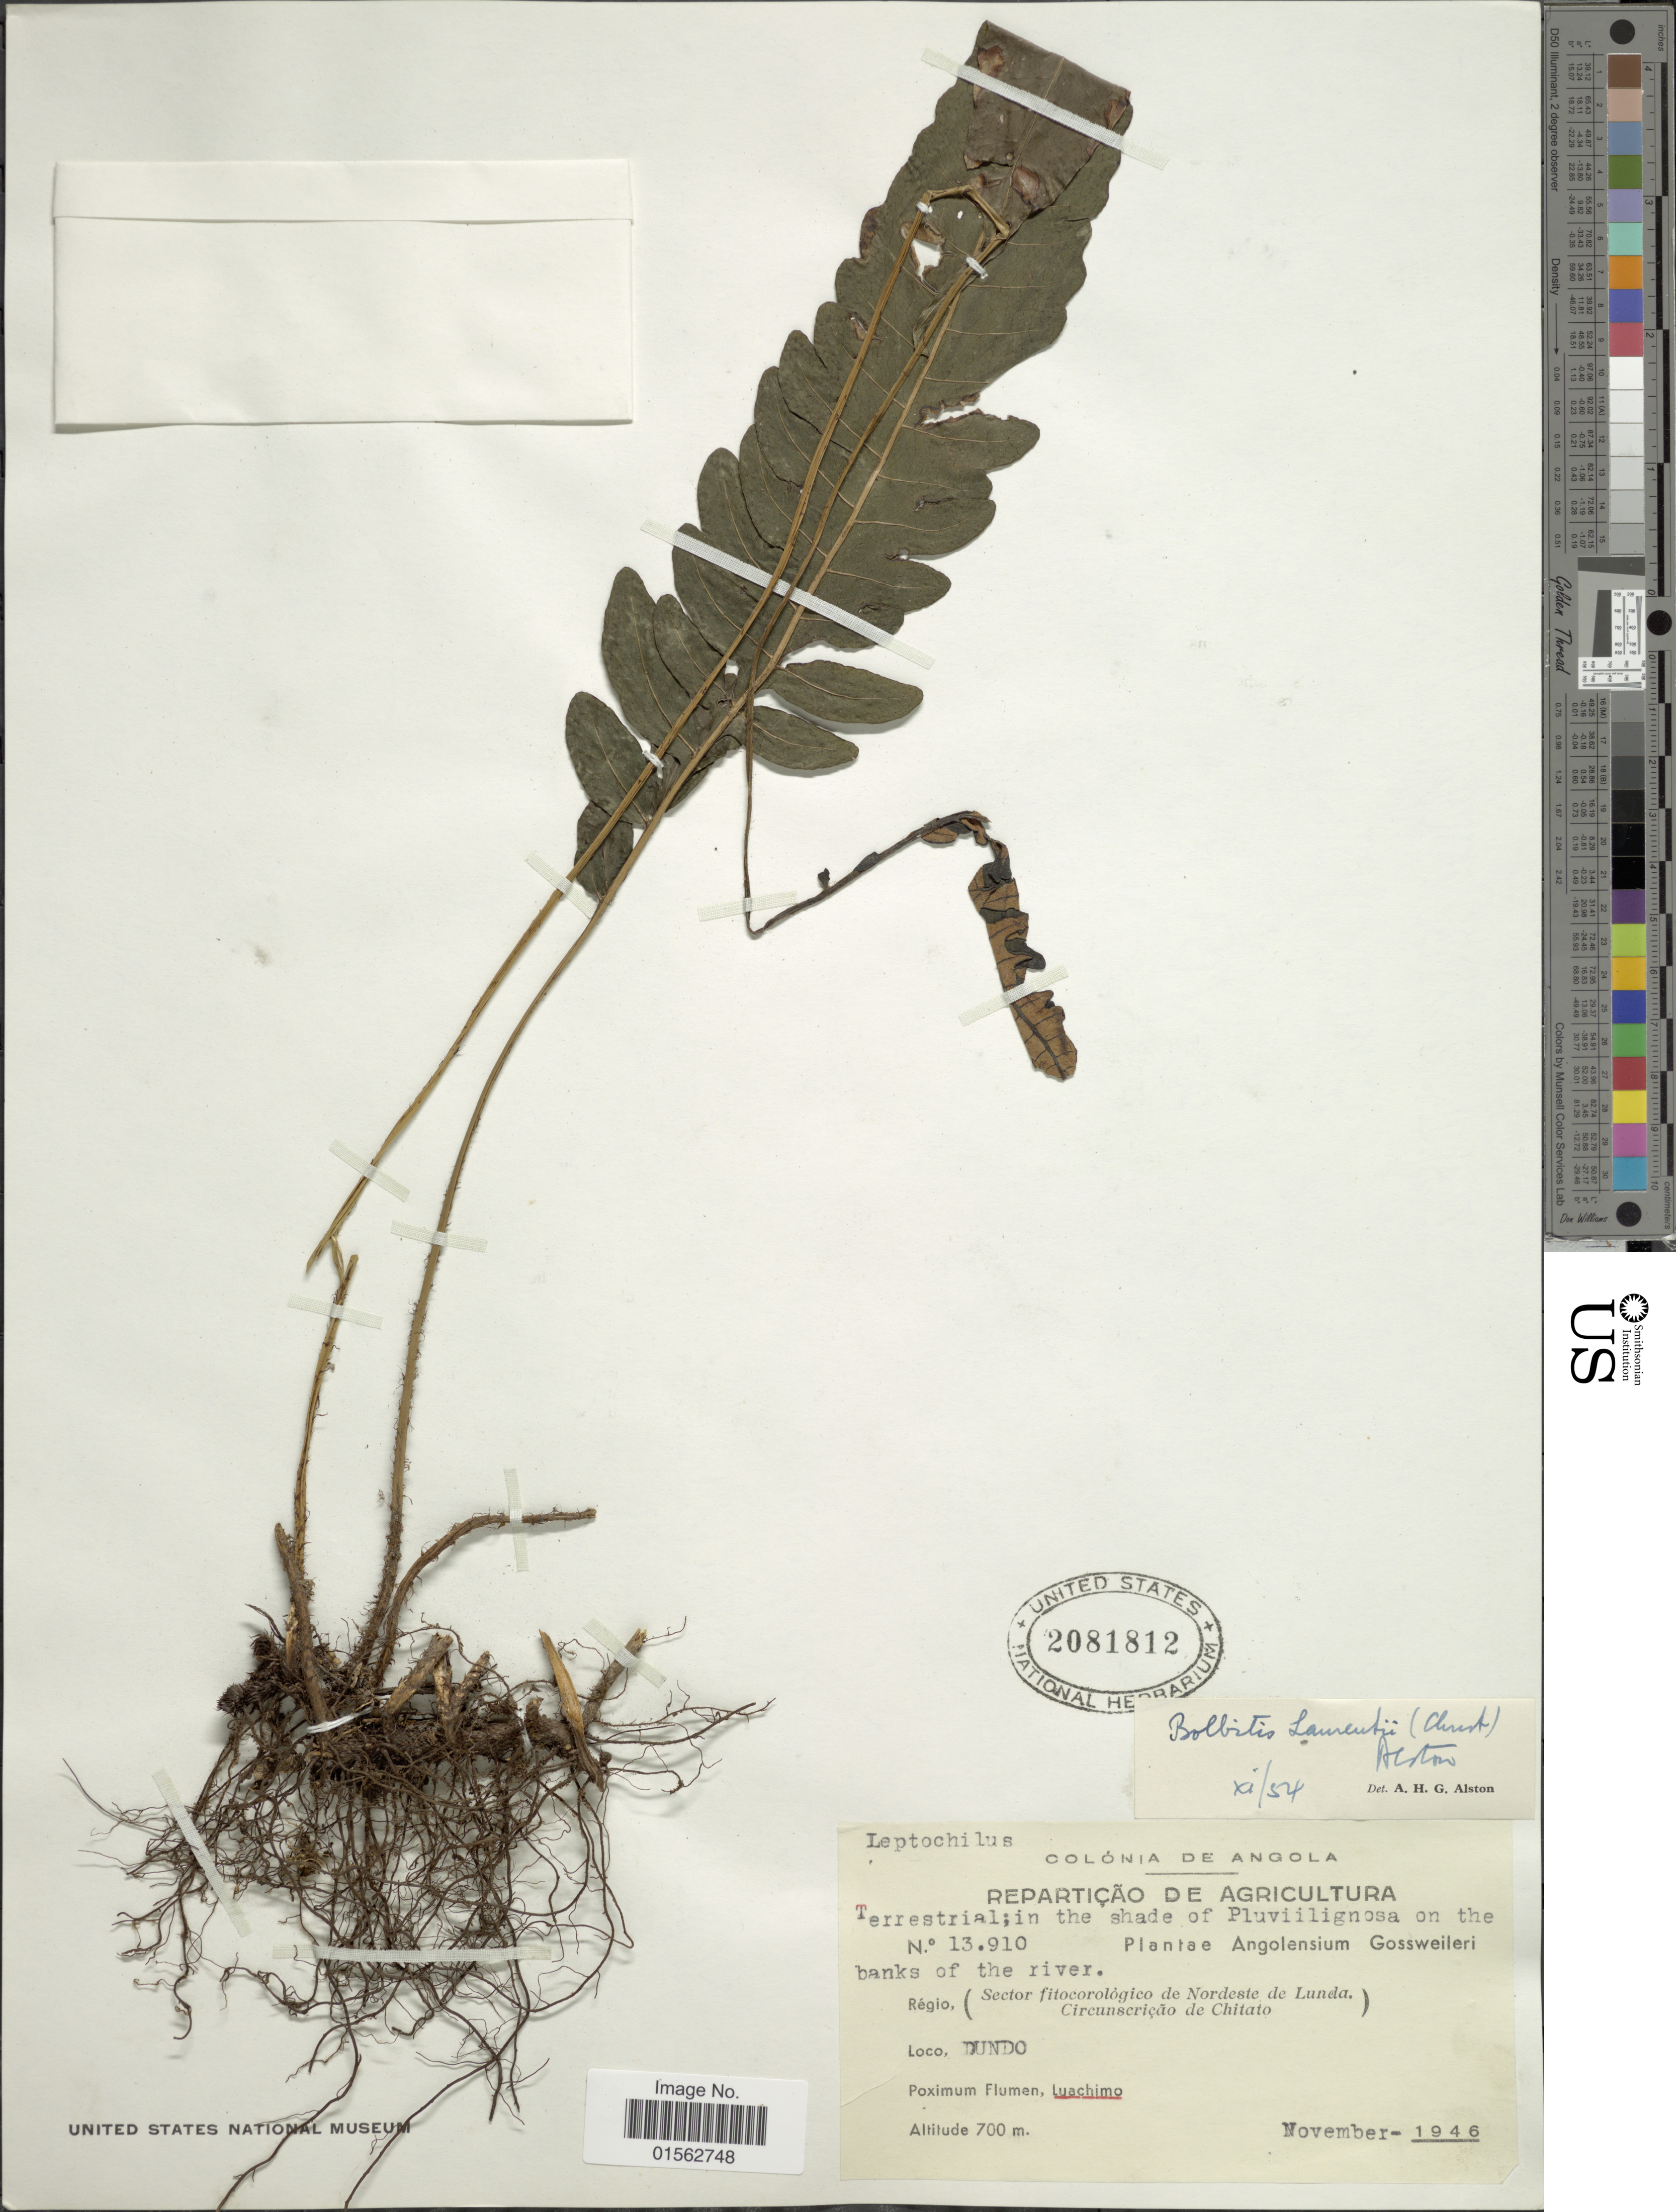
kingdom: Plantae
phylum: Tracheophyta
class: Polypodiopsida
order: Polypodiales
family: Dryopteridaceae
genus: Bolbitis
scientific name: Bolbitis laurentii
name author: (Christ) Alston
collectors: A. Gossweiler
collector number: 13910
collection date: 1946-11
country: Angola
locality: Colónia de Angola, Terrestrail; in the shade of pluviilignosa on the banks of the river, Régio, (Sector fitocorológica de Nordeste de Lunda, Circunscrção de Chitata), Dundo, Poximum Flumen, Luachimo)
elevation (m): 700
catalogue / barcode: US 2081812